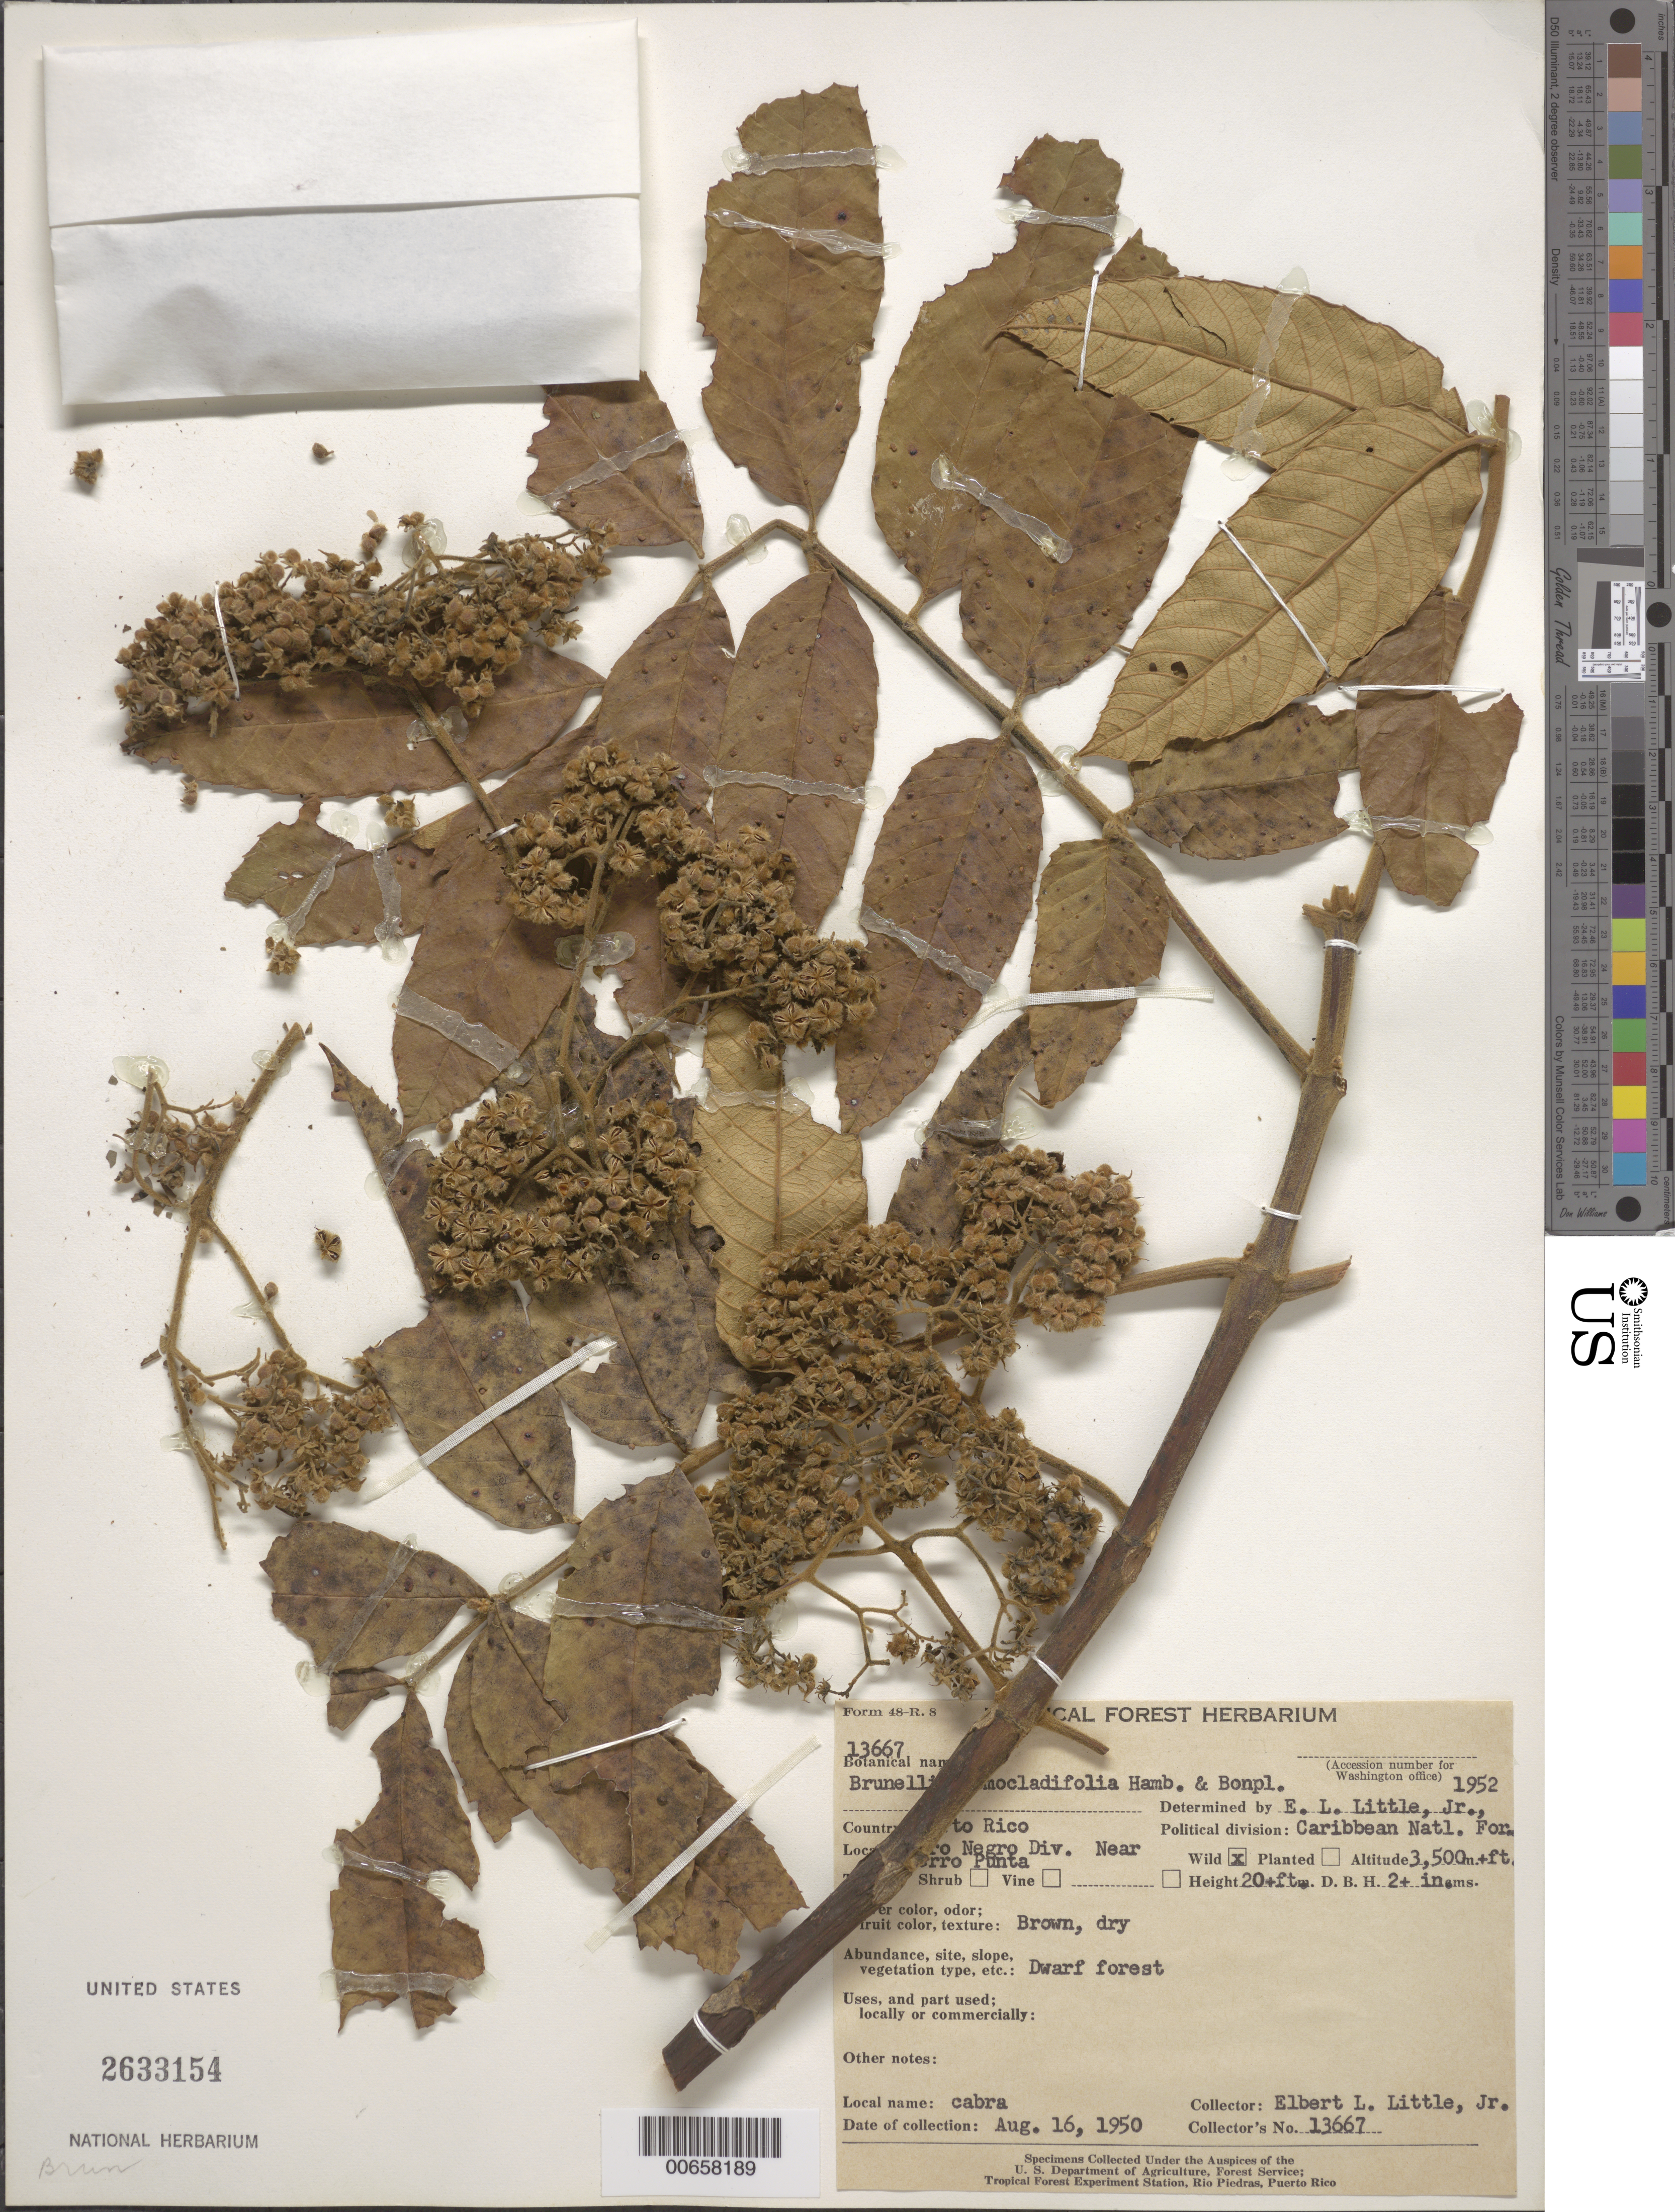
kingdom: Plantae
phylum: Tracheophyta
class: Magnoliopsida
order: Oxalidales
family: Brunelliaceae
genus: Brunellia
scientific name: Brunellia comocladifolia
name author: Bonpl.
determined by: Little, Elbert L., Jr., (FSSR), United States Department of Agriculture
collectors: E. L. Little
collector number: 13667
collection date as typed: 16 Aug 1950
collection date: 1950-08-16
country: Puerto Rico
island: Greater Antilles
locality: Toro Negro Div., near Cerro Punta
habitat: Dwarf forest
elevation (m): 1067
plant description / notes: Common name: cabra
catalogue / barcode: US 2633154